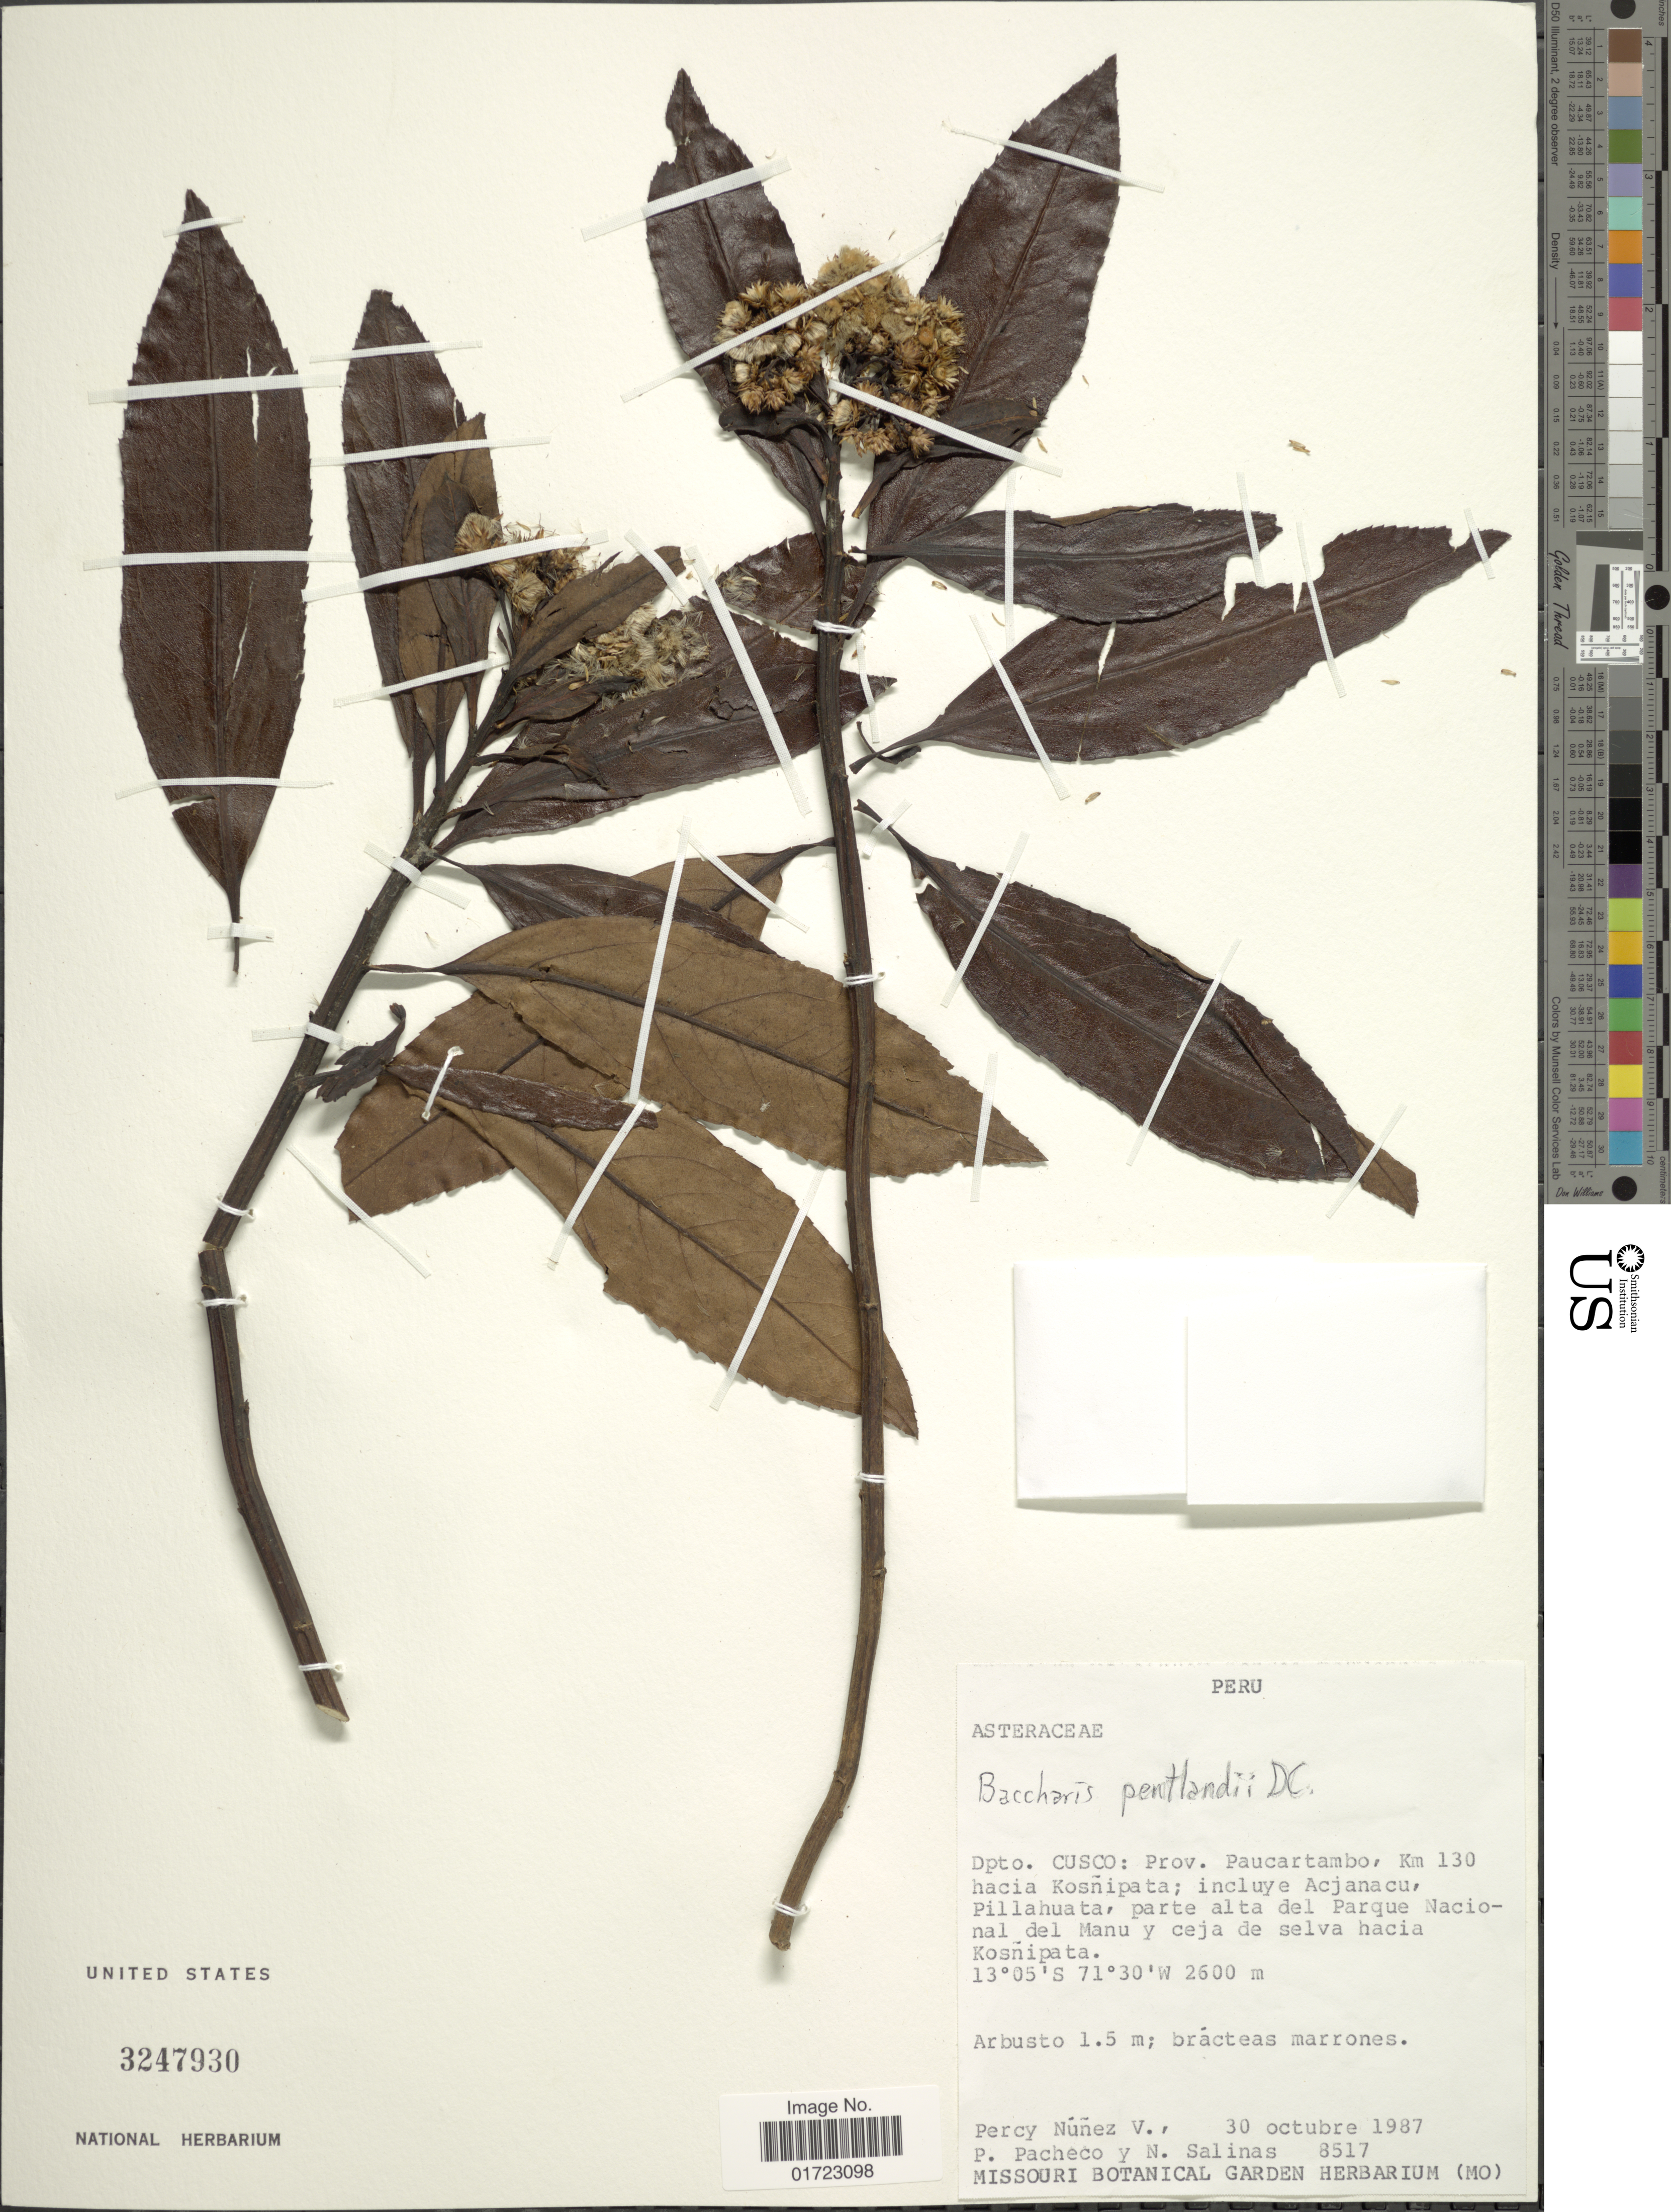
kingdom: Plantae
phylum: Tracheophyta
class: Magnoliopsida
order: Asterales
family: Asteraceae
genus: Baccharis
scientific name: Baccharis pentlandii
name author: DC.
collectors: P. Nuñez V., P. Pacheco & N. Salinas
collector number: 8517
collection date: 1987-10-30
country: Peru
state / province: Cusco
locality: Prov. Paucaetambo, Km. 130 hacia Kosnipata; incluye Acjanacu, Pillahuata, parte alt del Parque Nacional del Manu y ceja de selva hacia Kosnipata.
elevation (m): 2600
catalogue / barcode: US 3247930